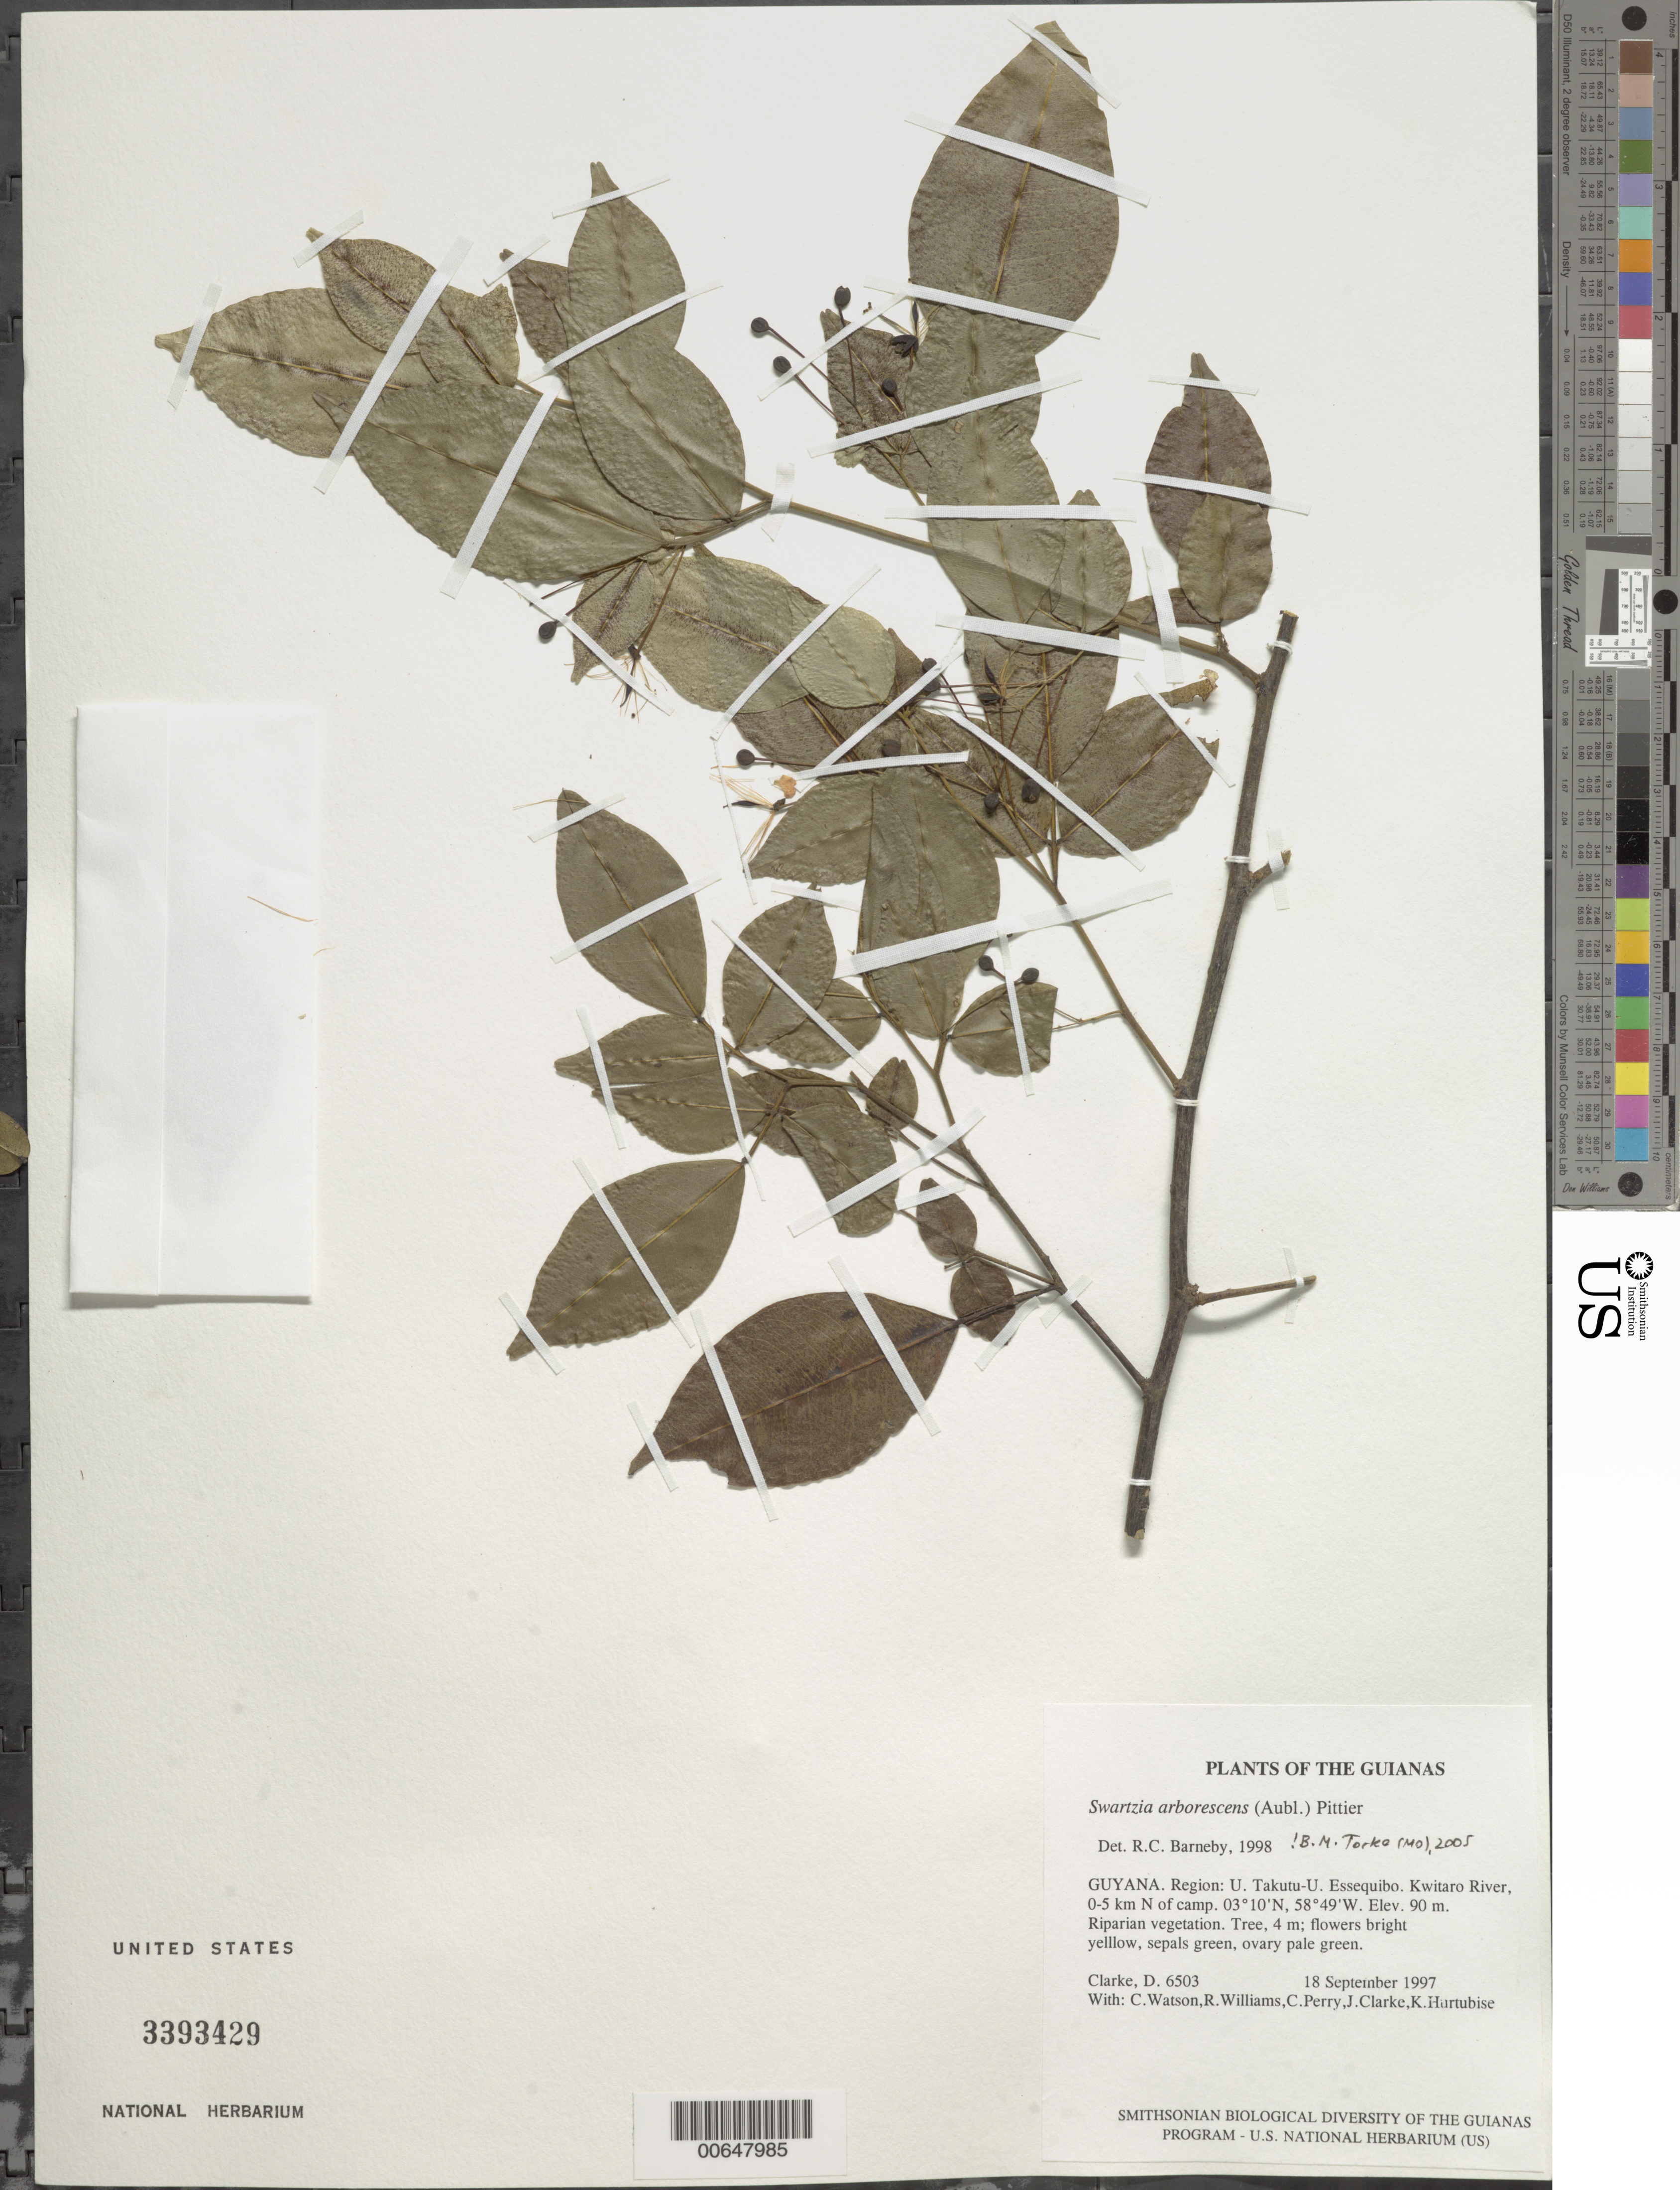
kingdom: Plantae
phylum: Tracheophyta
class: Magnoliopsida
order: Fabales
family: Fabaceae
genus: Swartzia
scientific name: Swartzia arborescens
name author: (Aubl.) Pittier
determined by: Barneby, Rupert C., (NY)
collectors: H. D. Clarke, C. Watson, R. Williams, C. Perry, J. Clarke & K. Hurtubise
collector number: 6503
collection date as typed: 18 September 1997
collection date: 1997-09-18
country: Guyana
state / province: U. Takutu-U. Essequibo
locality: Kwitaro River, 0-5 km N of camp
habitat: Riparian vegetation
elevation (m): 90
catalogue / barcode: US 3393429